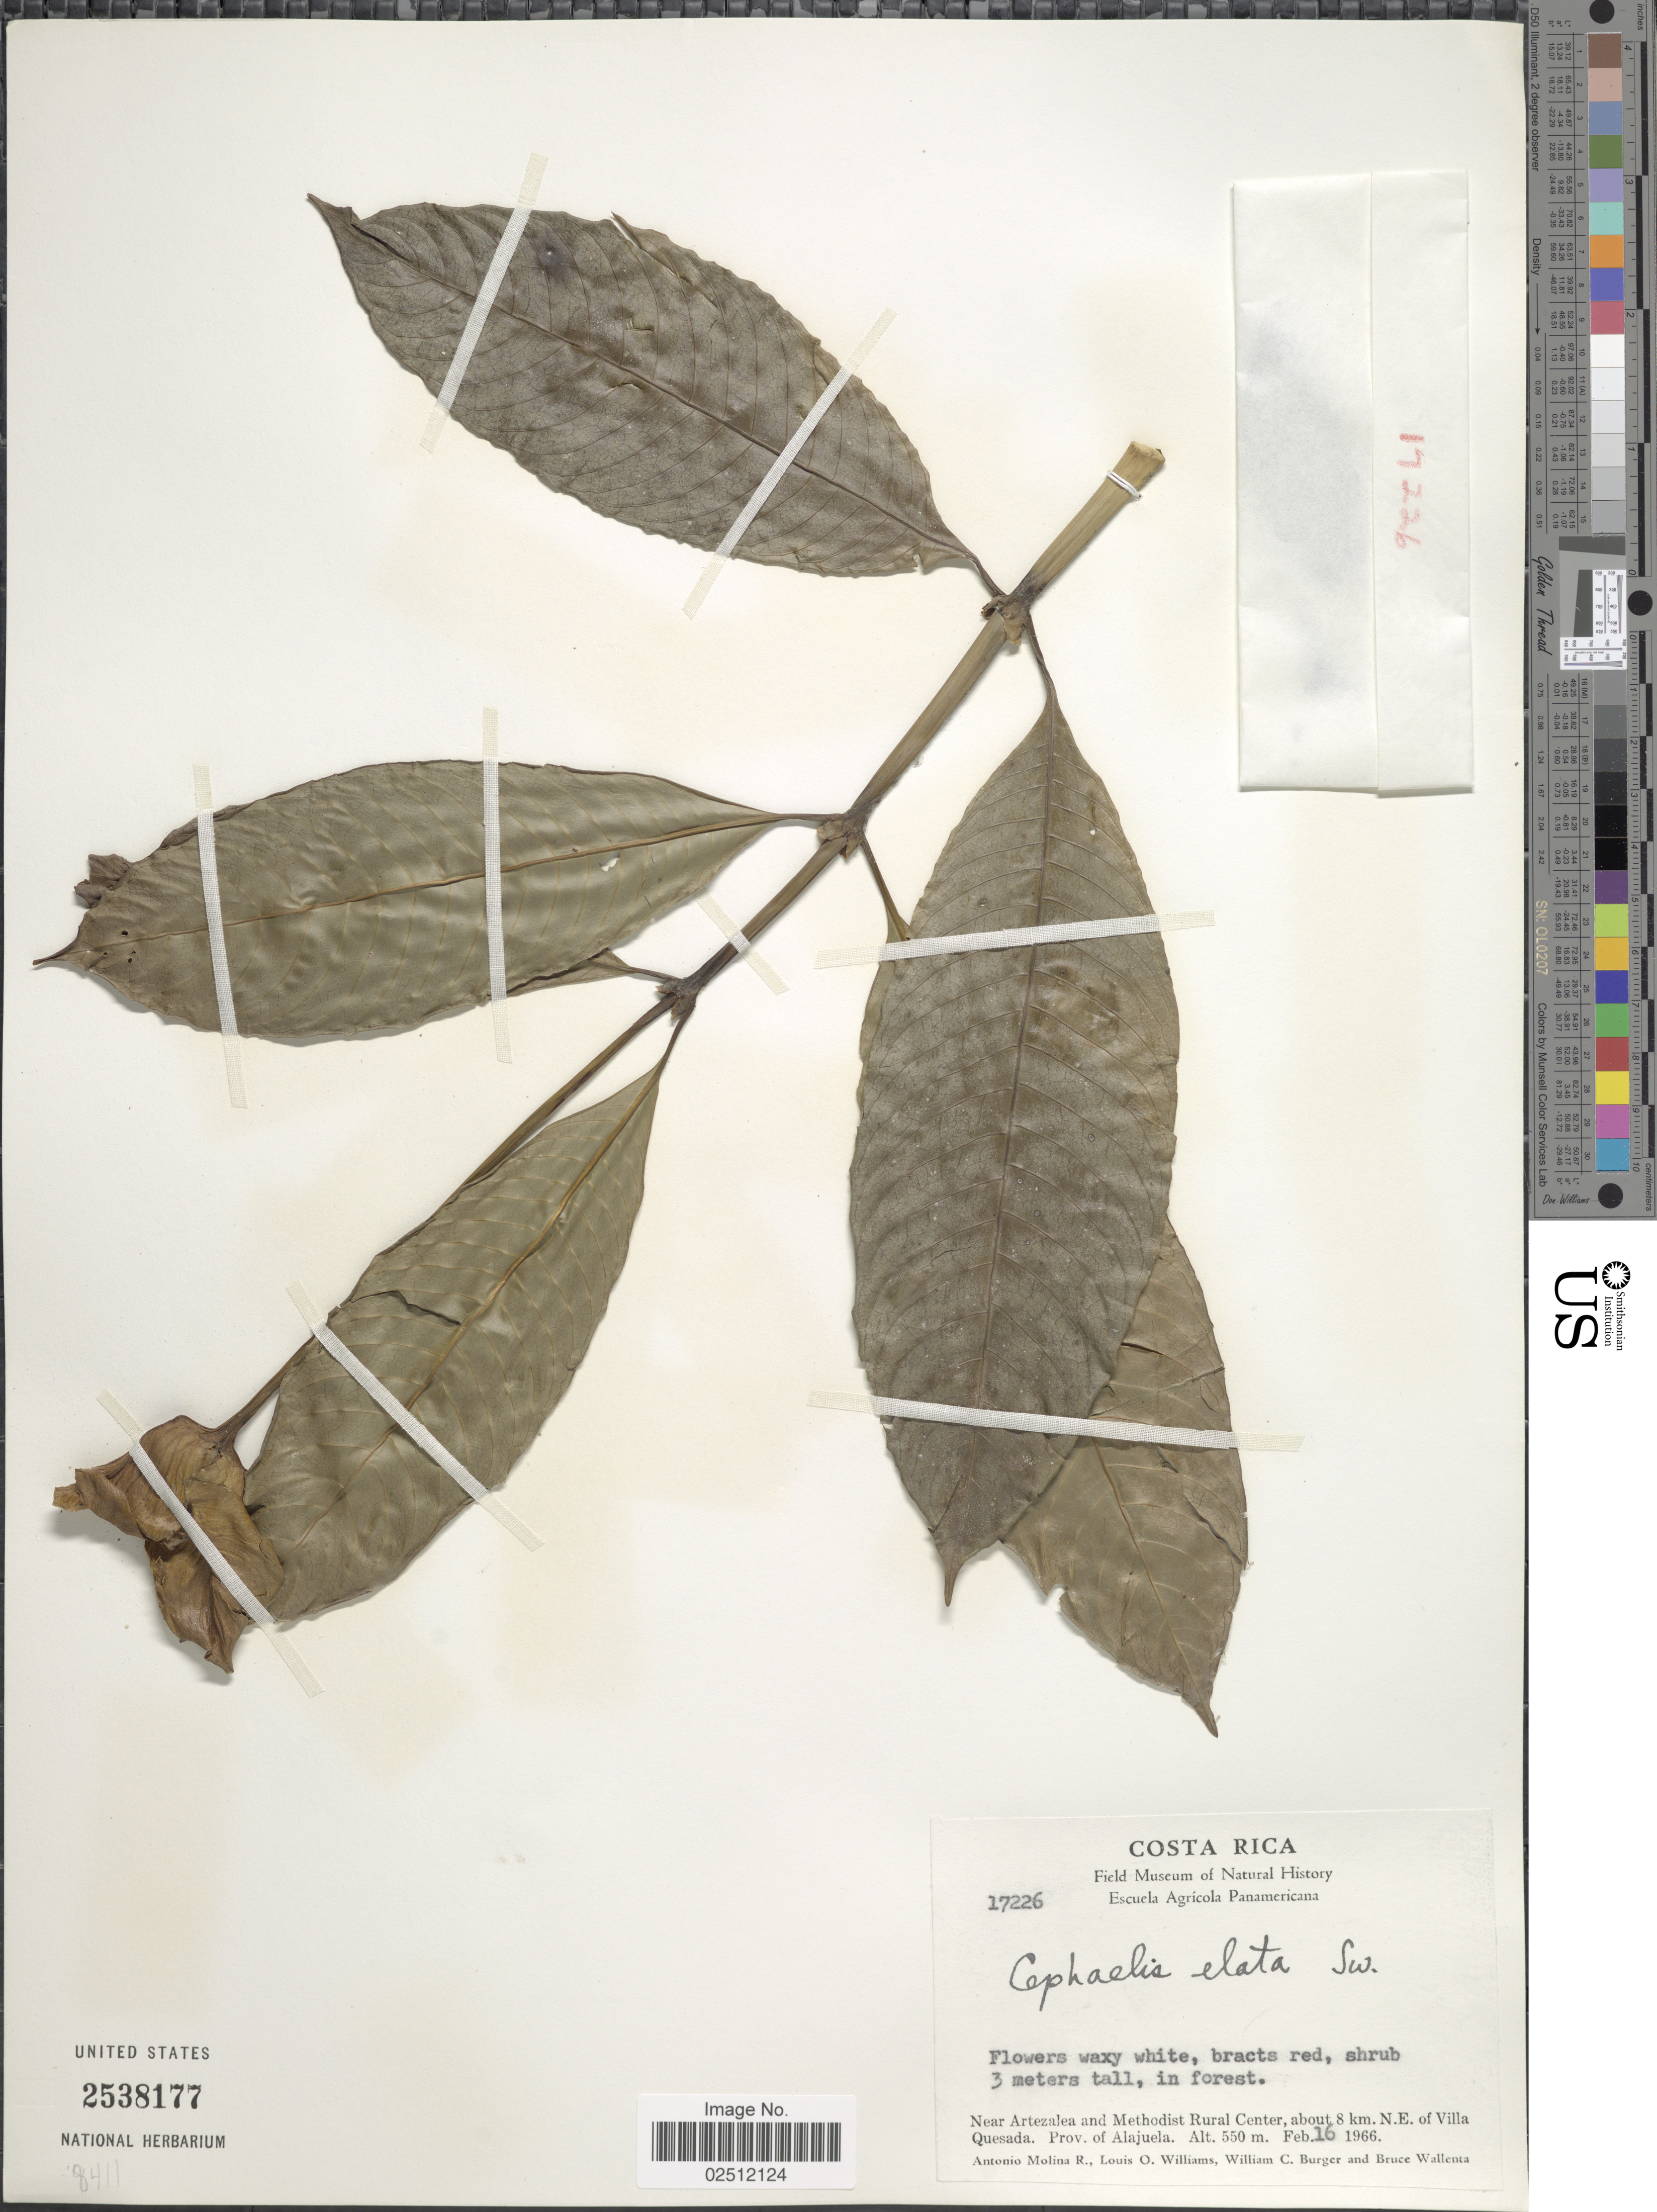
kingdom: Plantae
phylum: Tracheophyta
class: Magnoliopsida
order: Gentianales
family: Rubiaceae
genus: Psychotria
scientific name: Psychotria elata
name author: (Sw.) Hammel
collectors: A. Molina R., L. O. Williams, W. Burger & B. Wallenta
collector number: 17226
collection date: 1966-02-16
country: Costa Rica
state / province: Alajuela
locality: In forest, Near Artezalea and Methodist Rural Center, about 8 km N.E. of Villa Quesada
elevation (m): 550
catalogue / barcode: US 2538177